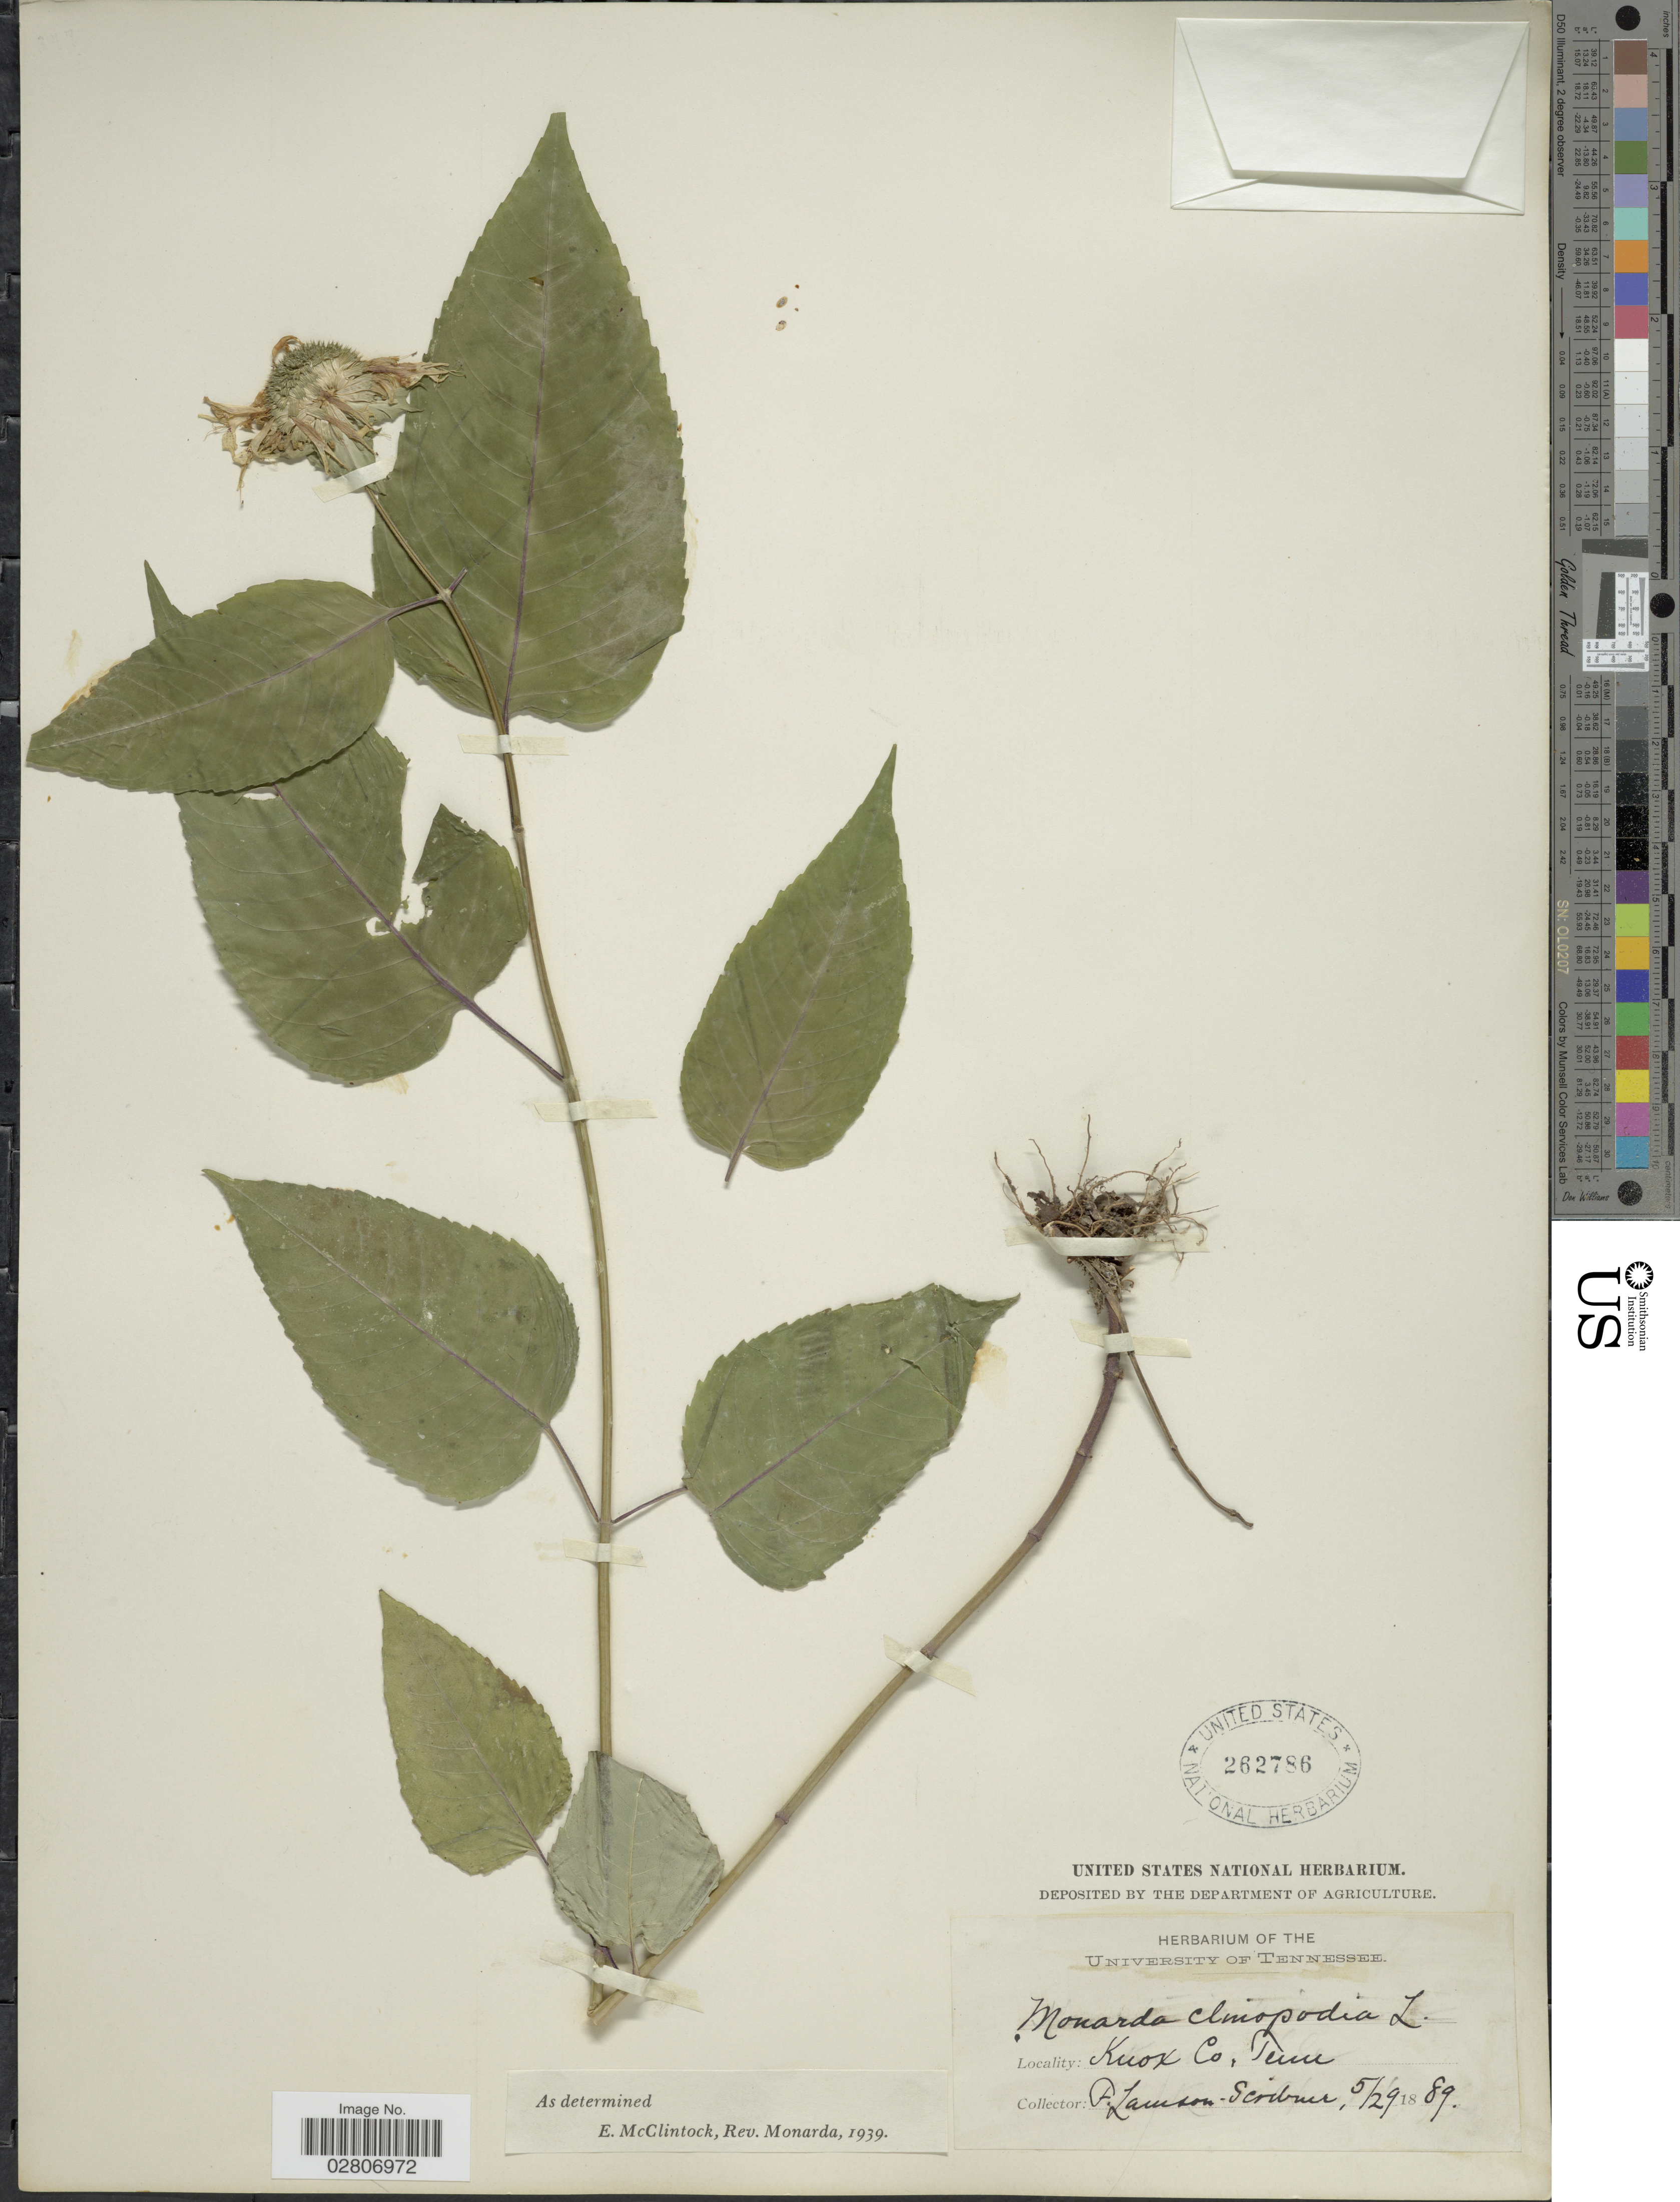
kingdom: Plantae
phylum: Tracheophyta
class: Magnoliopsida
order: Lamiales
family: Lamiaceae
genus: Monarda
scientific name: Monarda clinopodia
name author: L.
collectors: F. Lamson-Scribner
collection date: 1889-05-29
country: United States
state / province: Tennessee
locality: Knox Co.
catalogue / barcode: US 262786